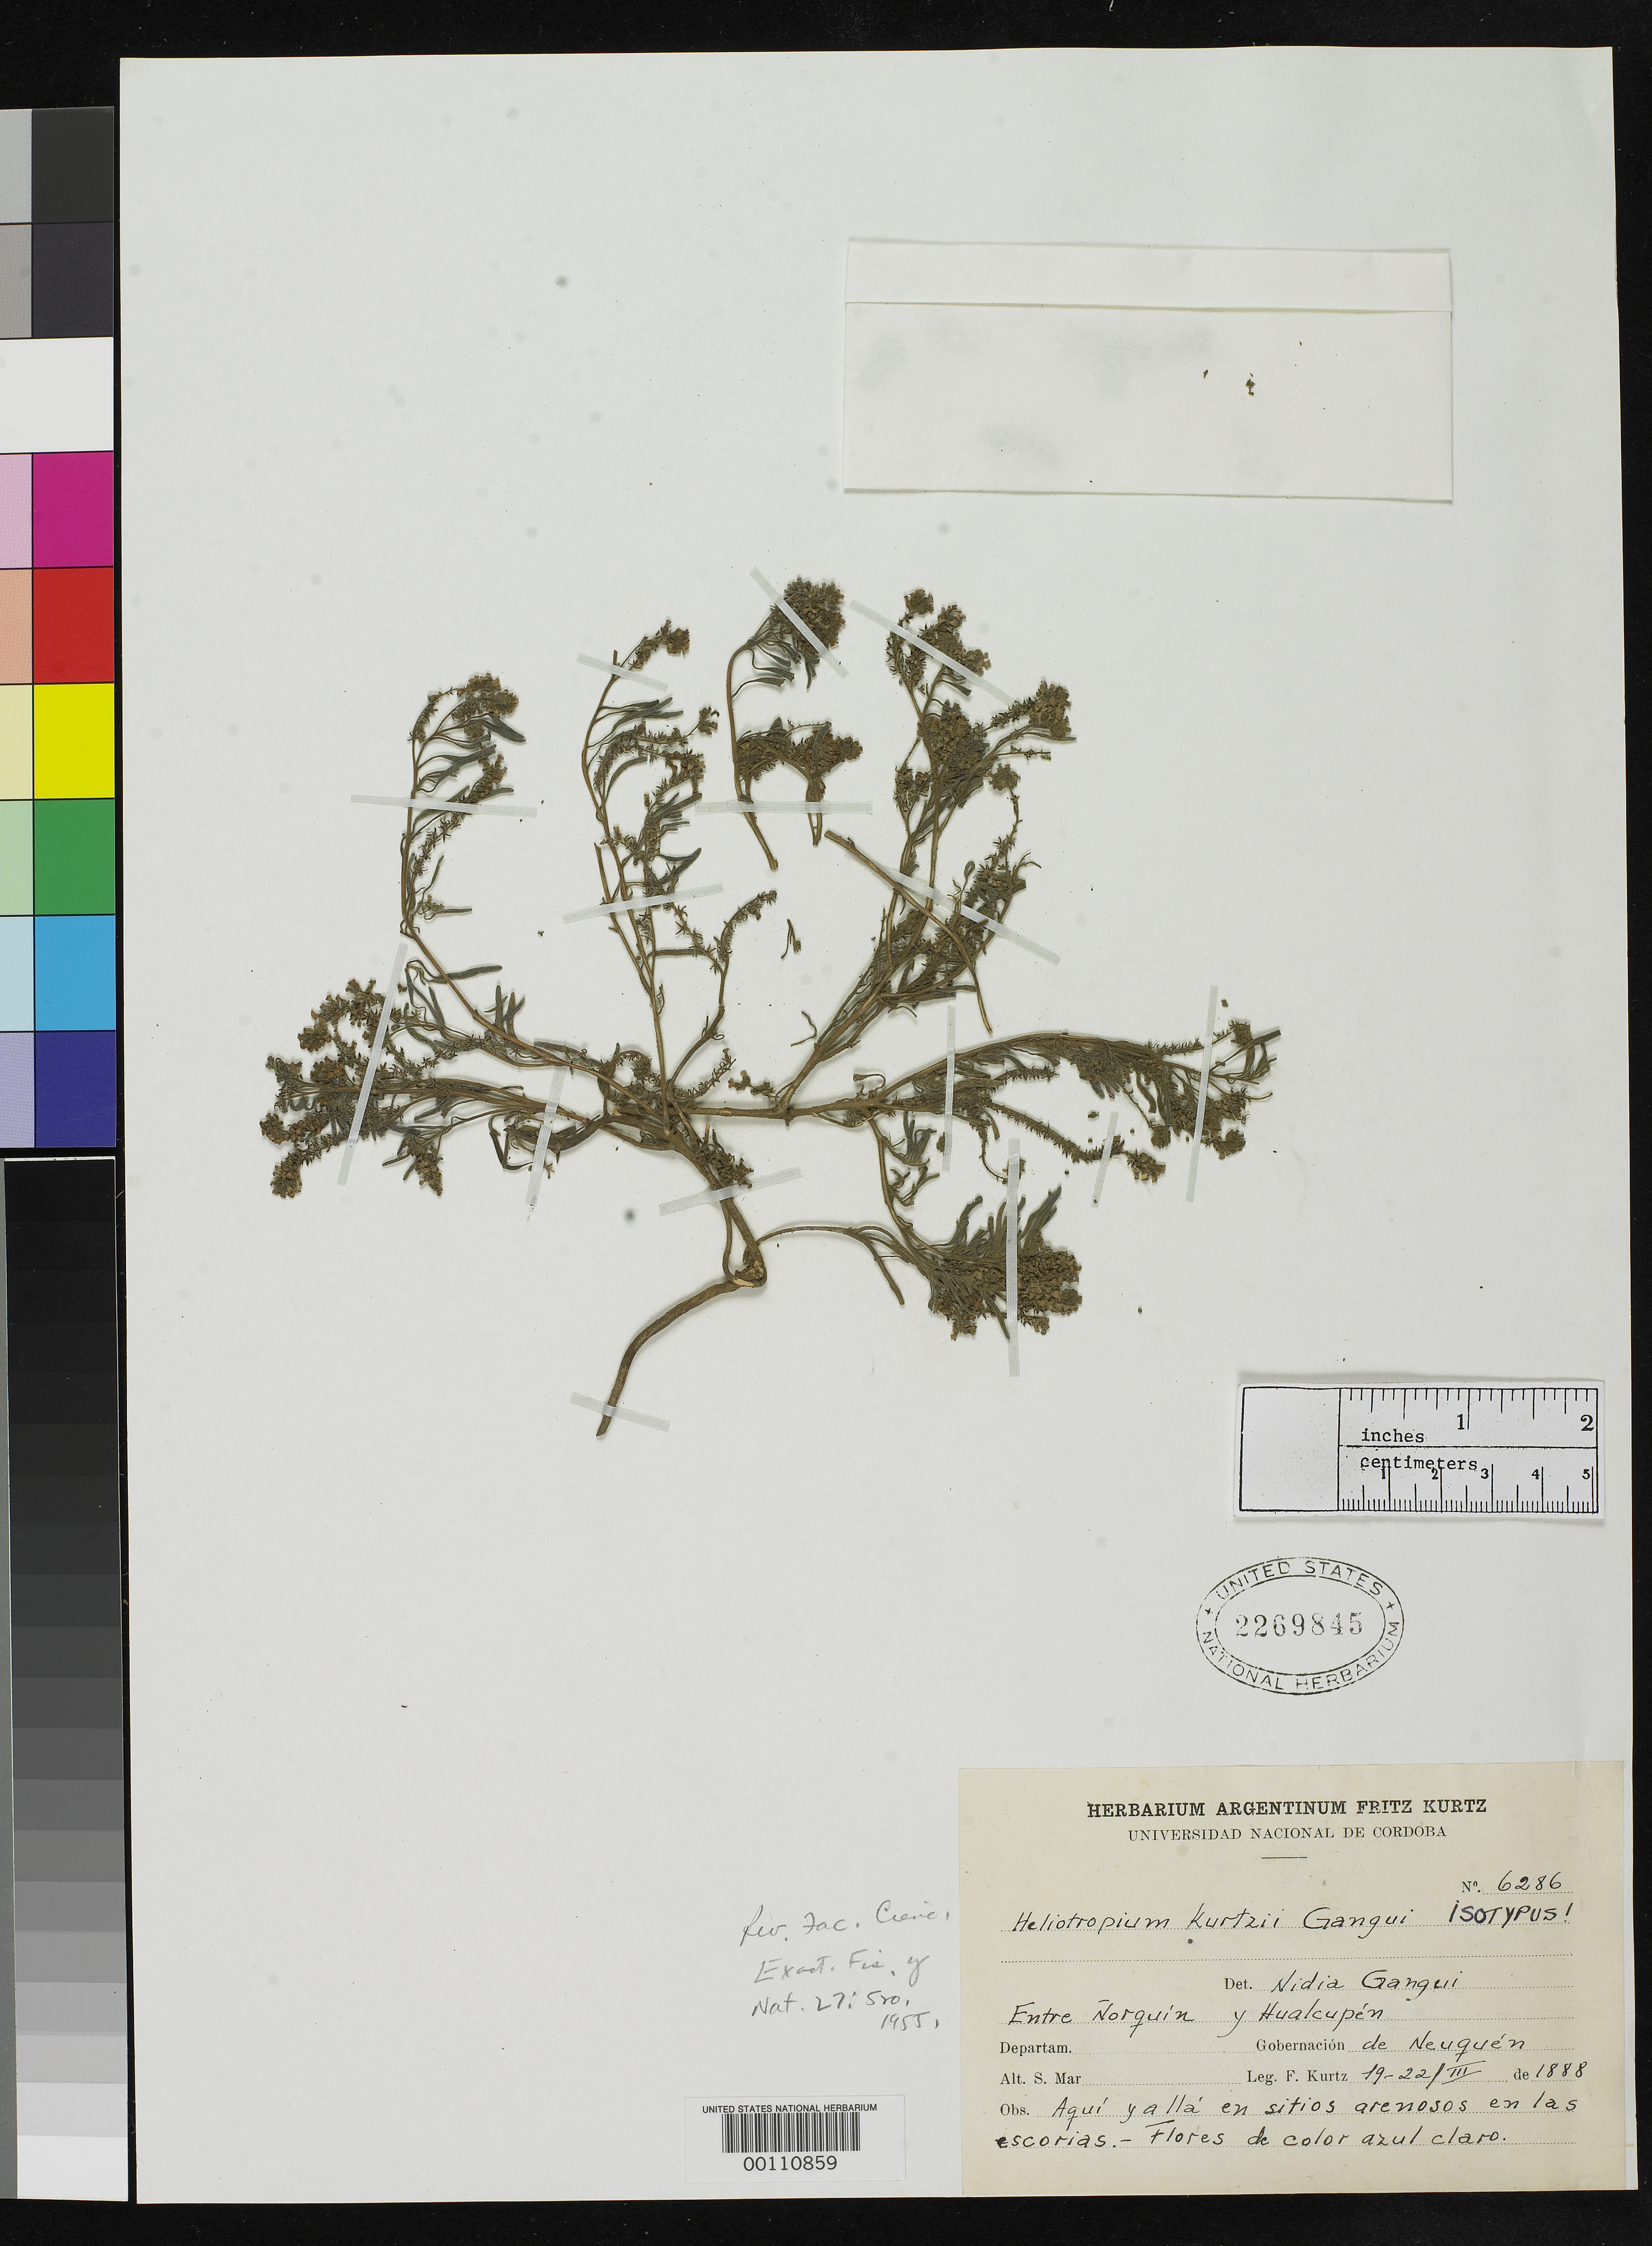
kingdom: Plantae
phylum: Tracheophyta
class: Magnoliopsida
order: Boraginales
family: Heliotropiaceae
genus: Heliotropium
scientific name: Heliotropium kurtzii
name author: Gangui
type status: Isotype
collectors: F. Kurtz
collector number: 6286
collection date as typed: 19 Mar 1888 to 22 Mar 1888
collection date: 1888-03-19/1888-03-22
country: Argentina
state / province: Neuquén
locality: Between Norquin and Hualcupen.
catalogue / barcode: US 2269845